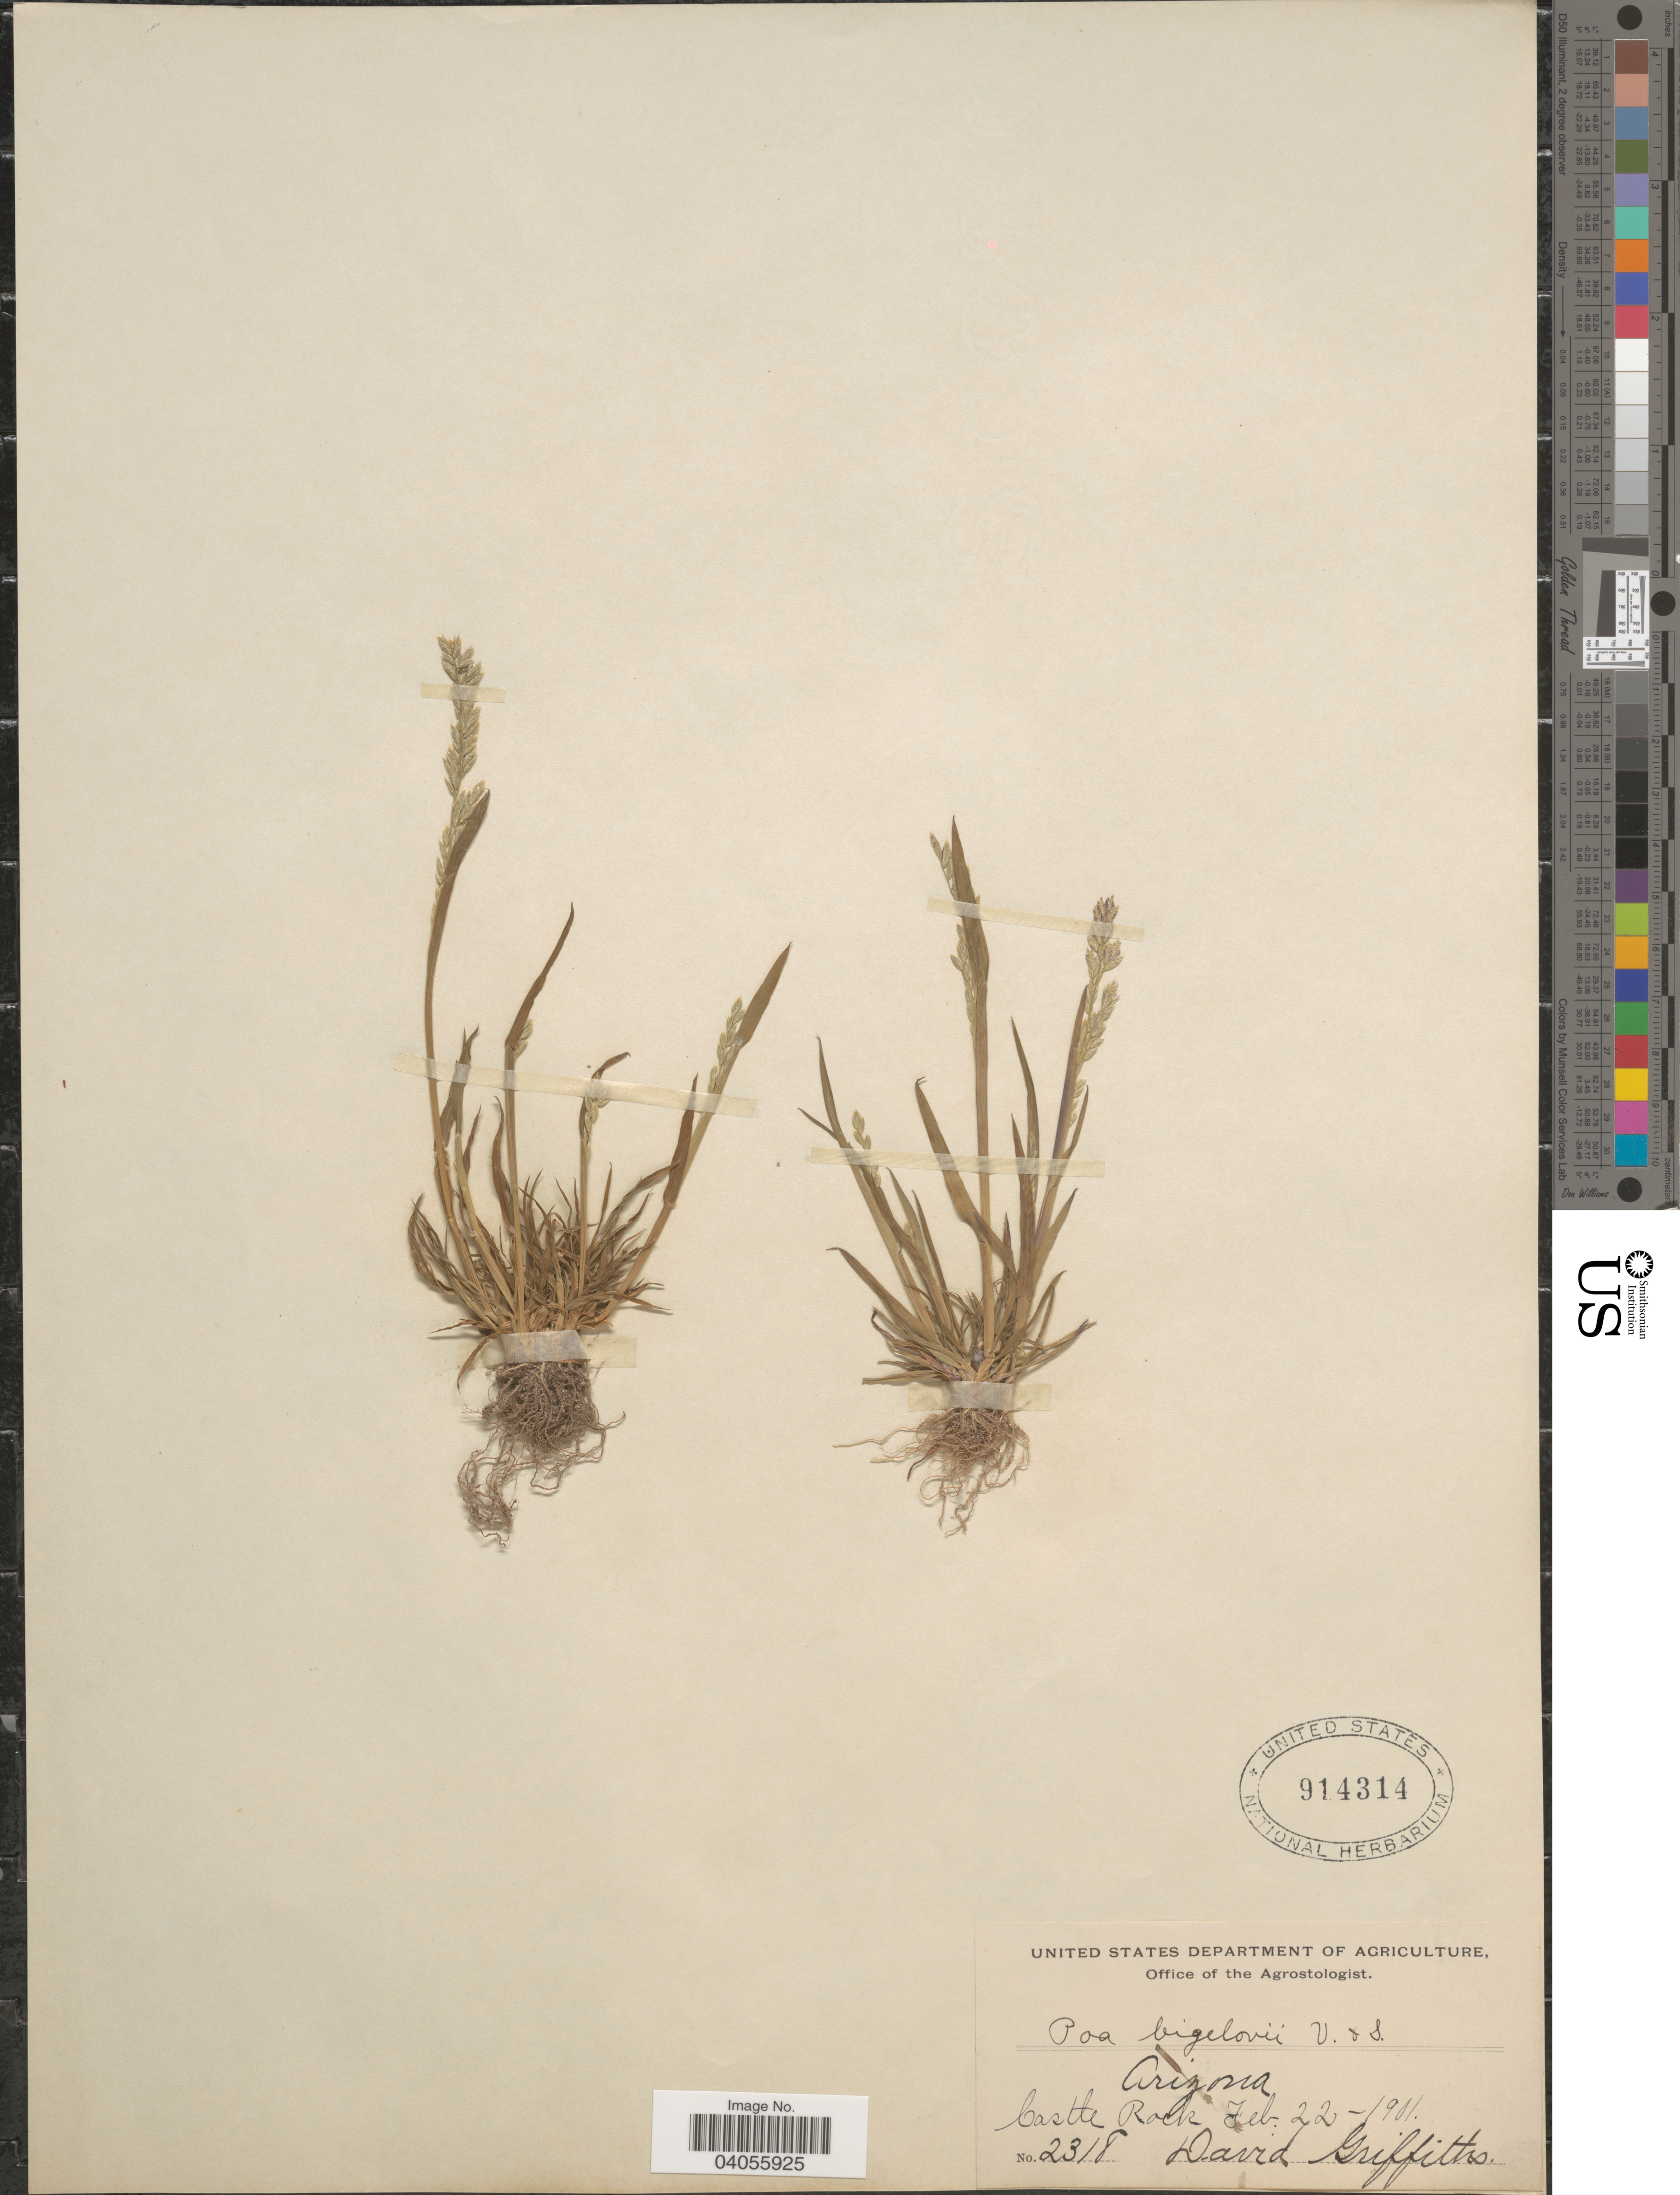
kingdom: Plantae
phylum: Tracheophyta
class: Liliopsida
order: Poales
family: Poaceae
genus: Poa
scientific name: Poa bigelovii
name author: Vasey & Scribn.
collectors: D. Griffiths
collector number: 2318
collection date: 1901-02-22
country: United States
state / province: Arizona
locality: Castle Rock.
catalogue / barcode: US 914314